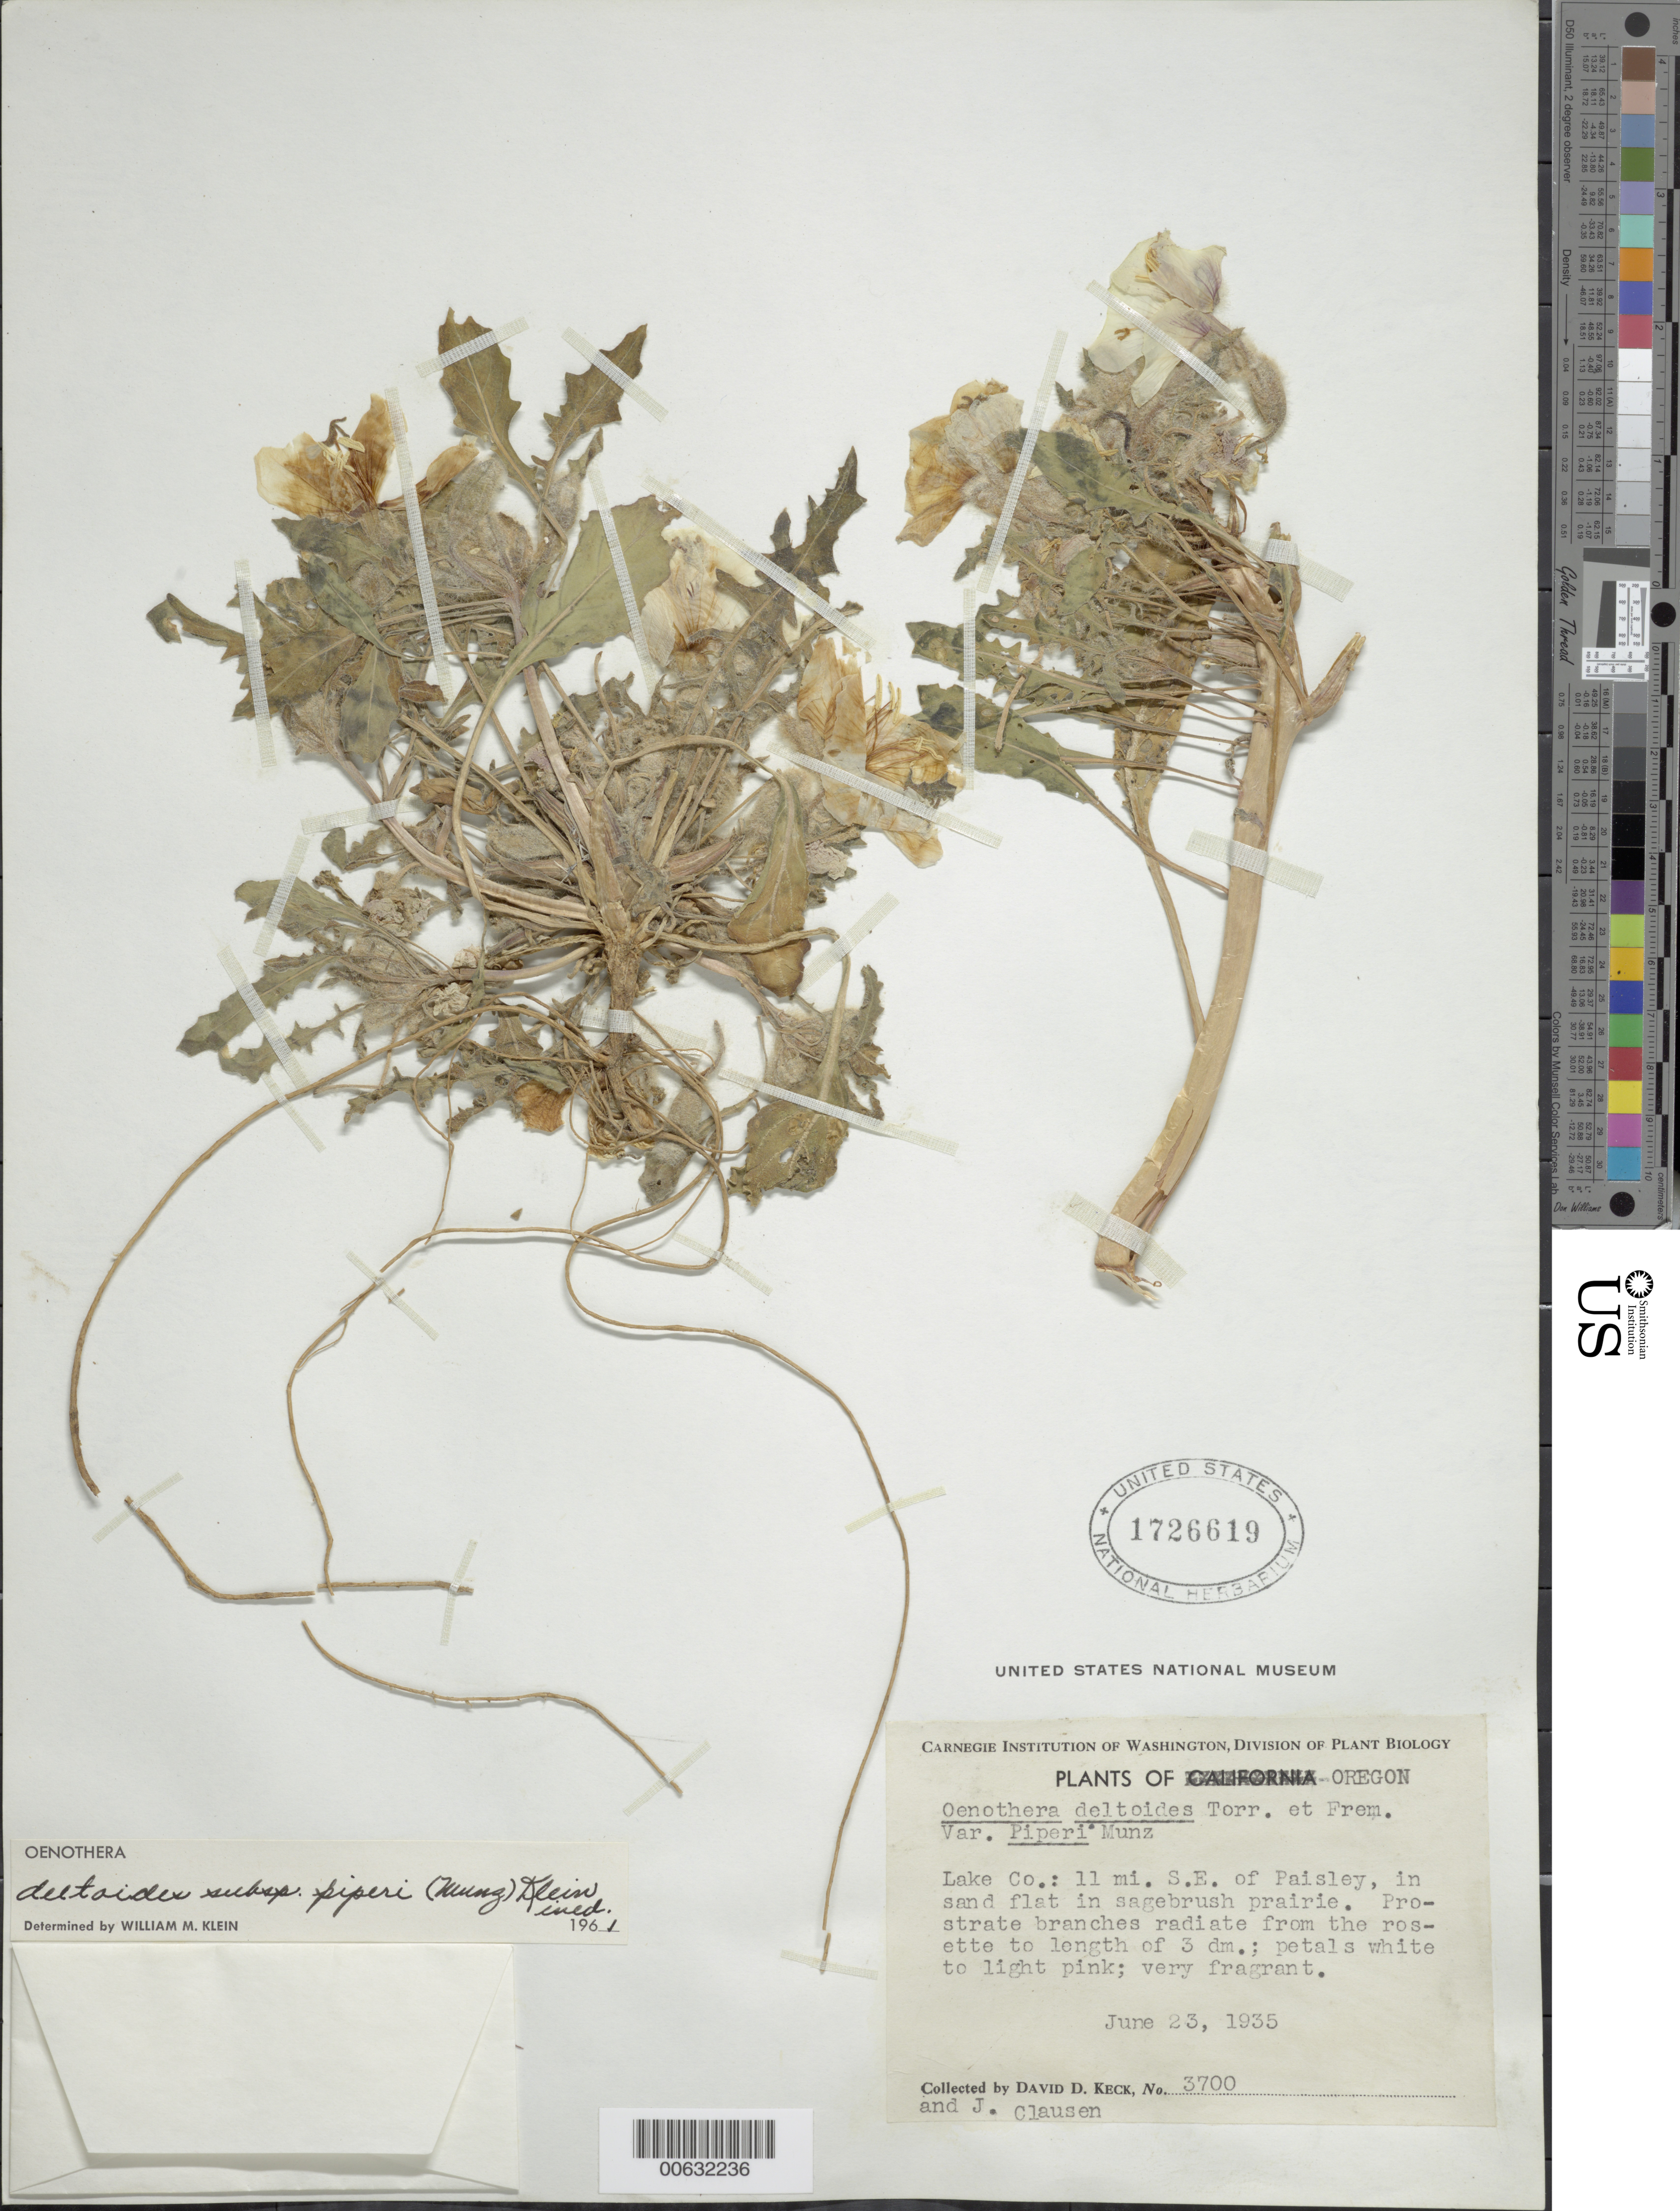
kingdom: Plantae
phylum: Tracheophyta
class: Magnoliopsida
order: Myrtales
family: Onagraceae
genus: Oenothera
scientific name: Oenothera deltoides subsp. piperi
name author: (Munz) W.M. Klein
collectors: D. D. Keck & J. Clausen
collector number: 3700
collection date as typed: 23 Jun 1935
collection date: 1935-06-23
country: United States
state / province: Oregon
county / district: Lake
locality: SE of Pailey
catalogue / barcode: US 1726619